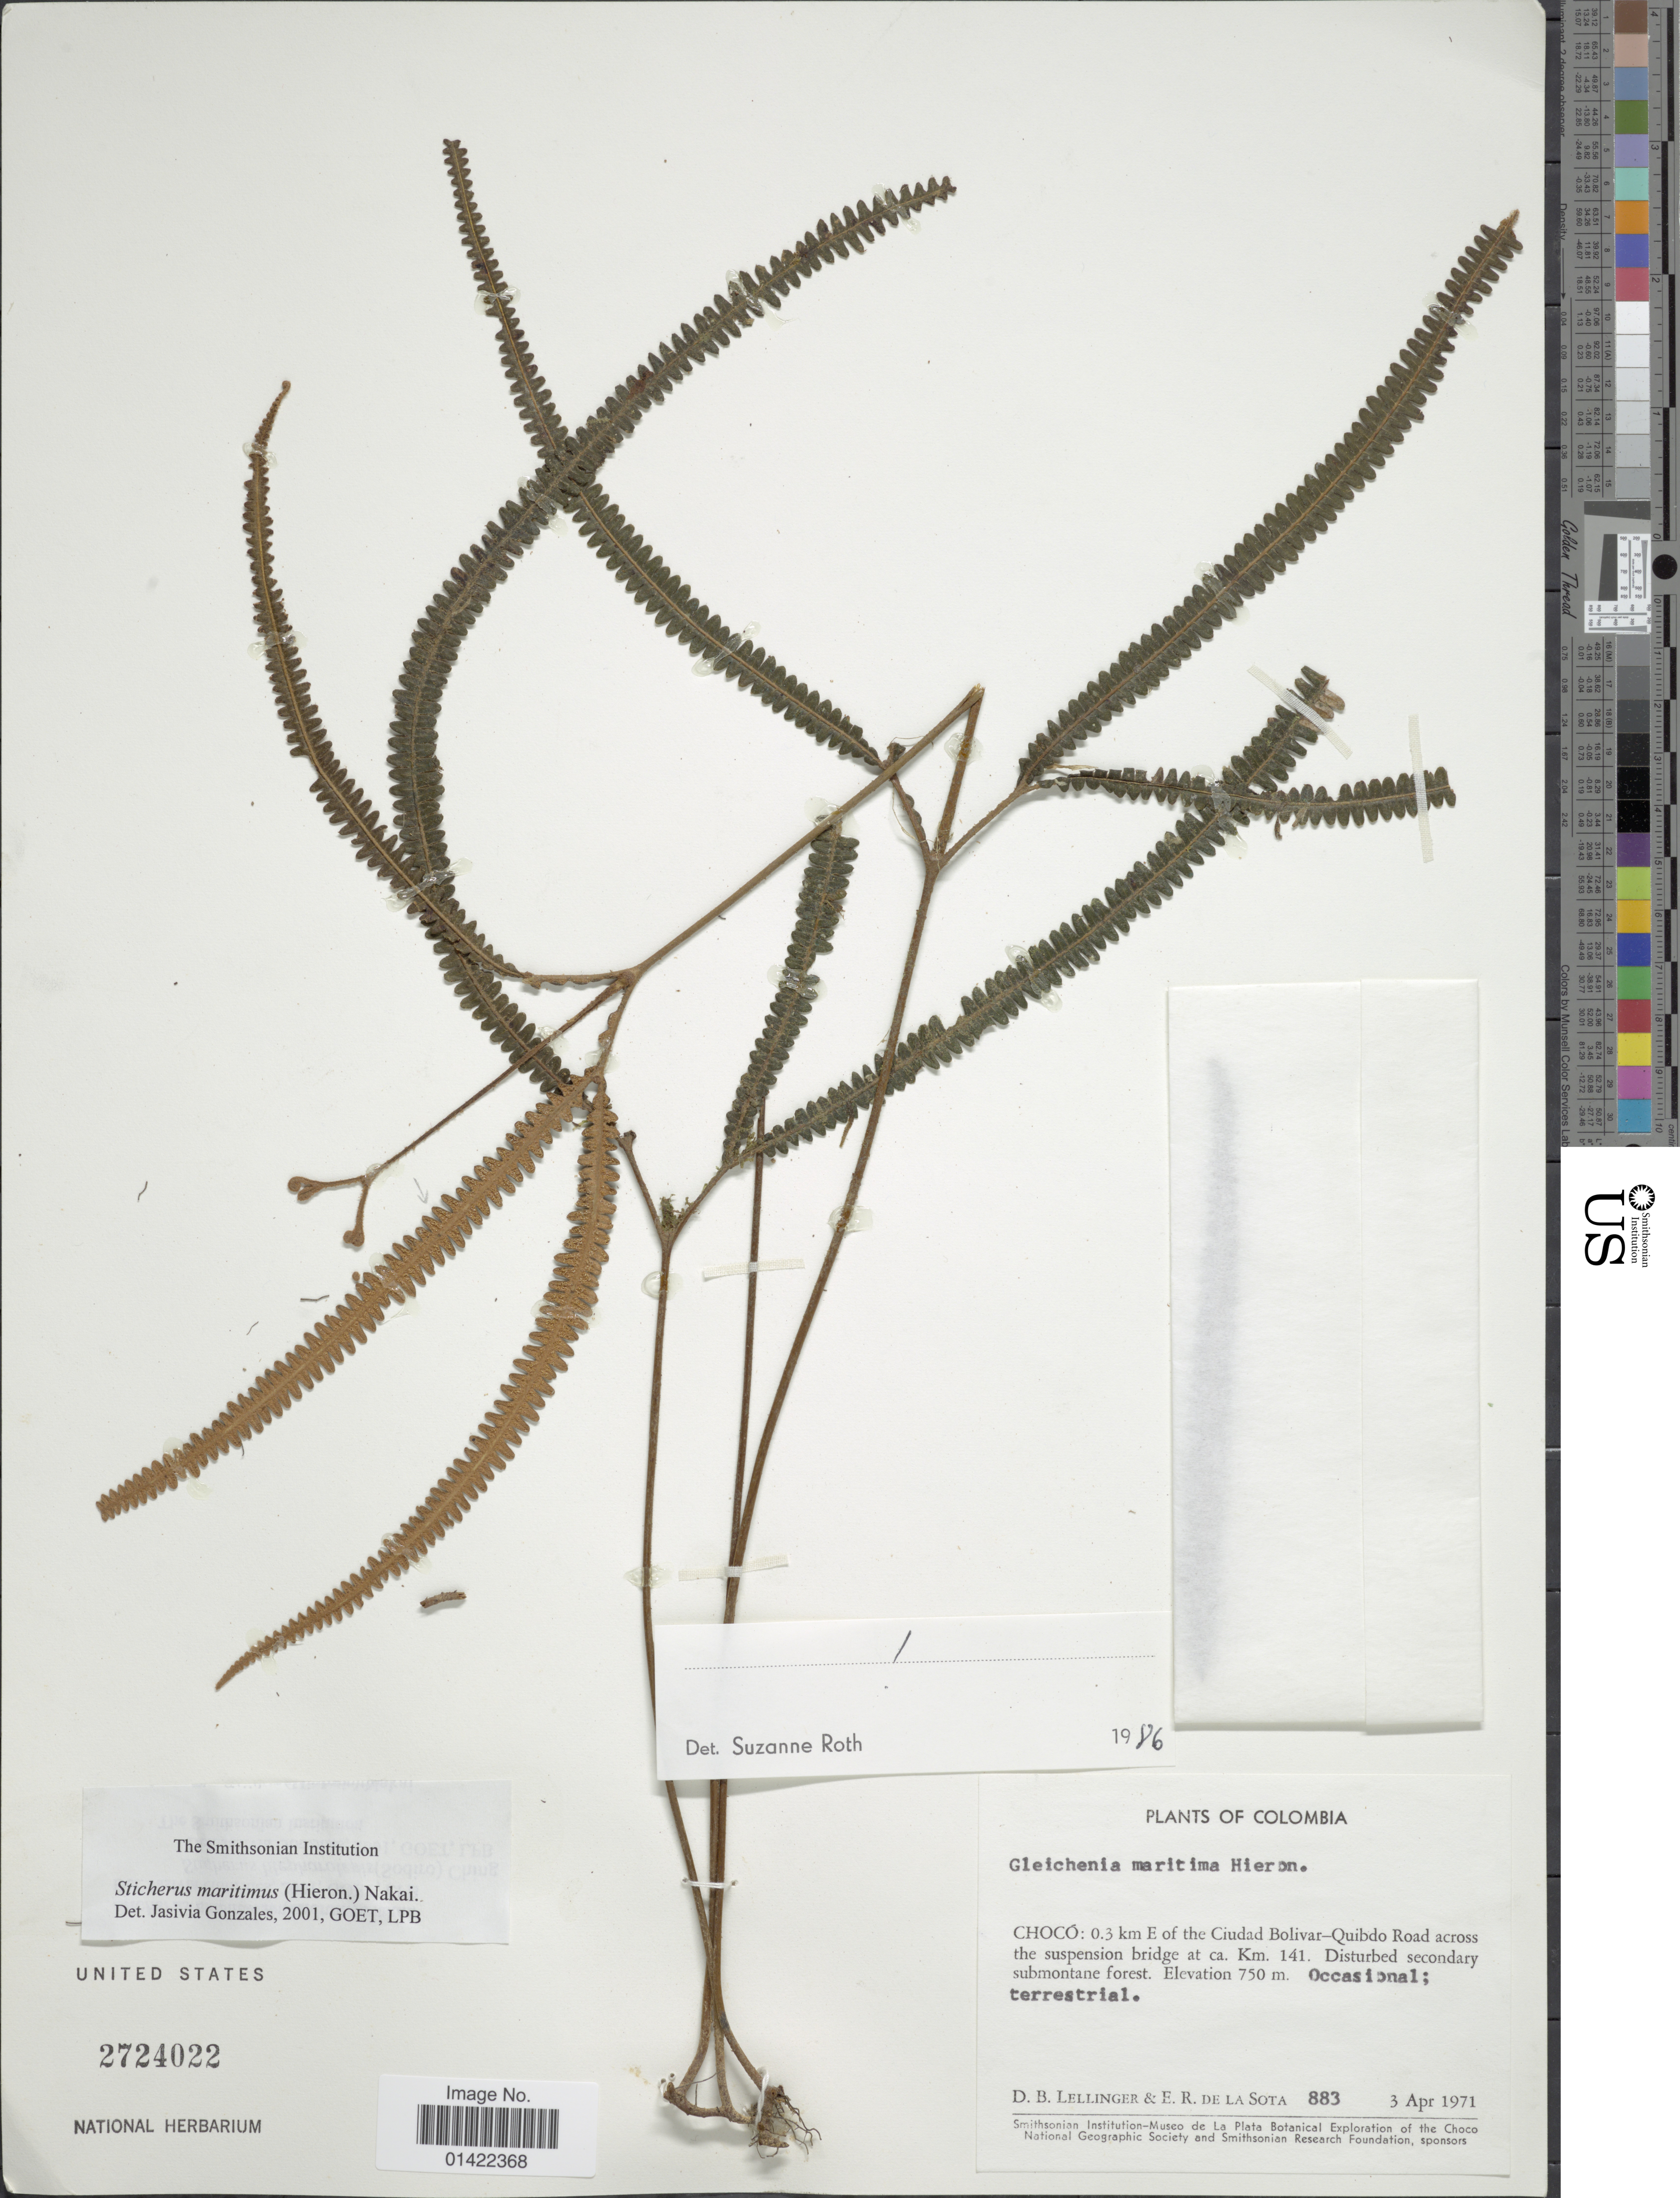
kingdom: Plantae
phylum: Tracheophyta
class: Polypodiopsida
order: Gleicheniales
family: Gleicheniaceae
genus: Sticherus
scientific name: Sticherus maritimus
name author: (Hieron.) Nakai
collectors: D. B. Lellinger & E. R. de la Sota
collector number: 883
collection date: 1971-04-03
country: Colombia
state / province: Chocó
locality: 0.3 km E of the Ciudad Bolivar-Quibo Road across the suspension bridge at ca. Km. 141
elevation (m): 750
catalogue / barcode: US 2724022